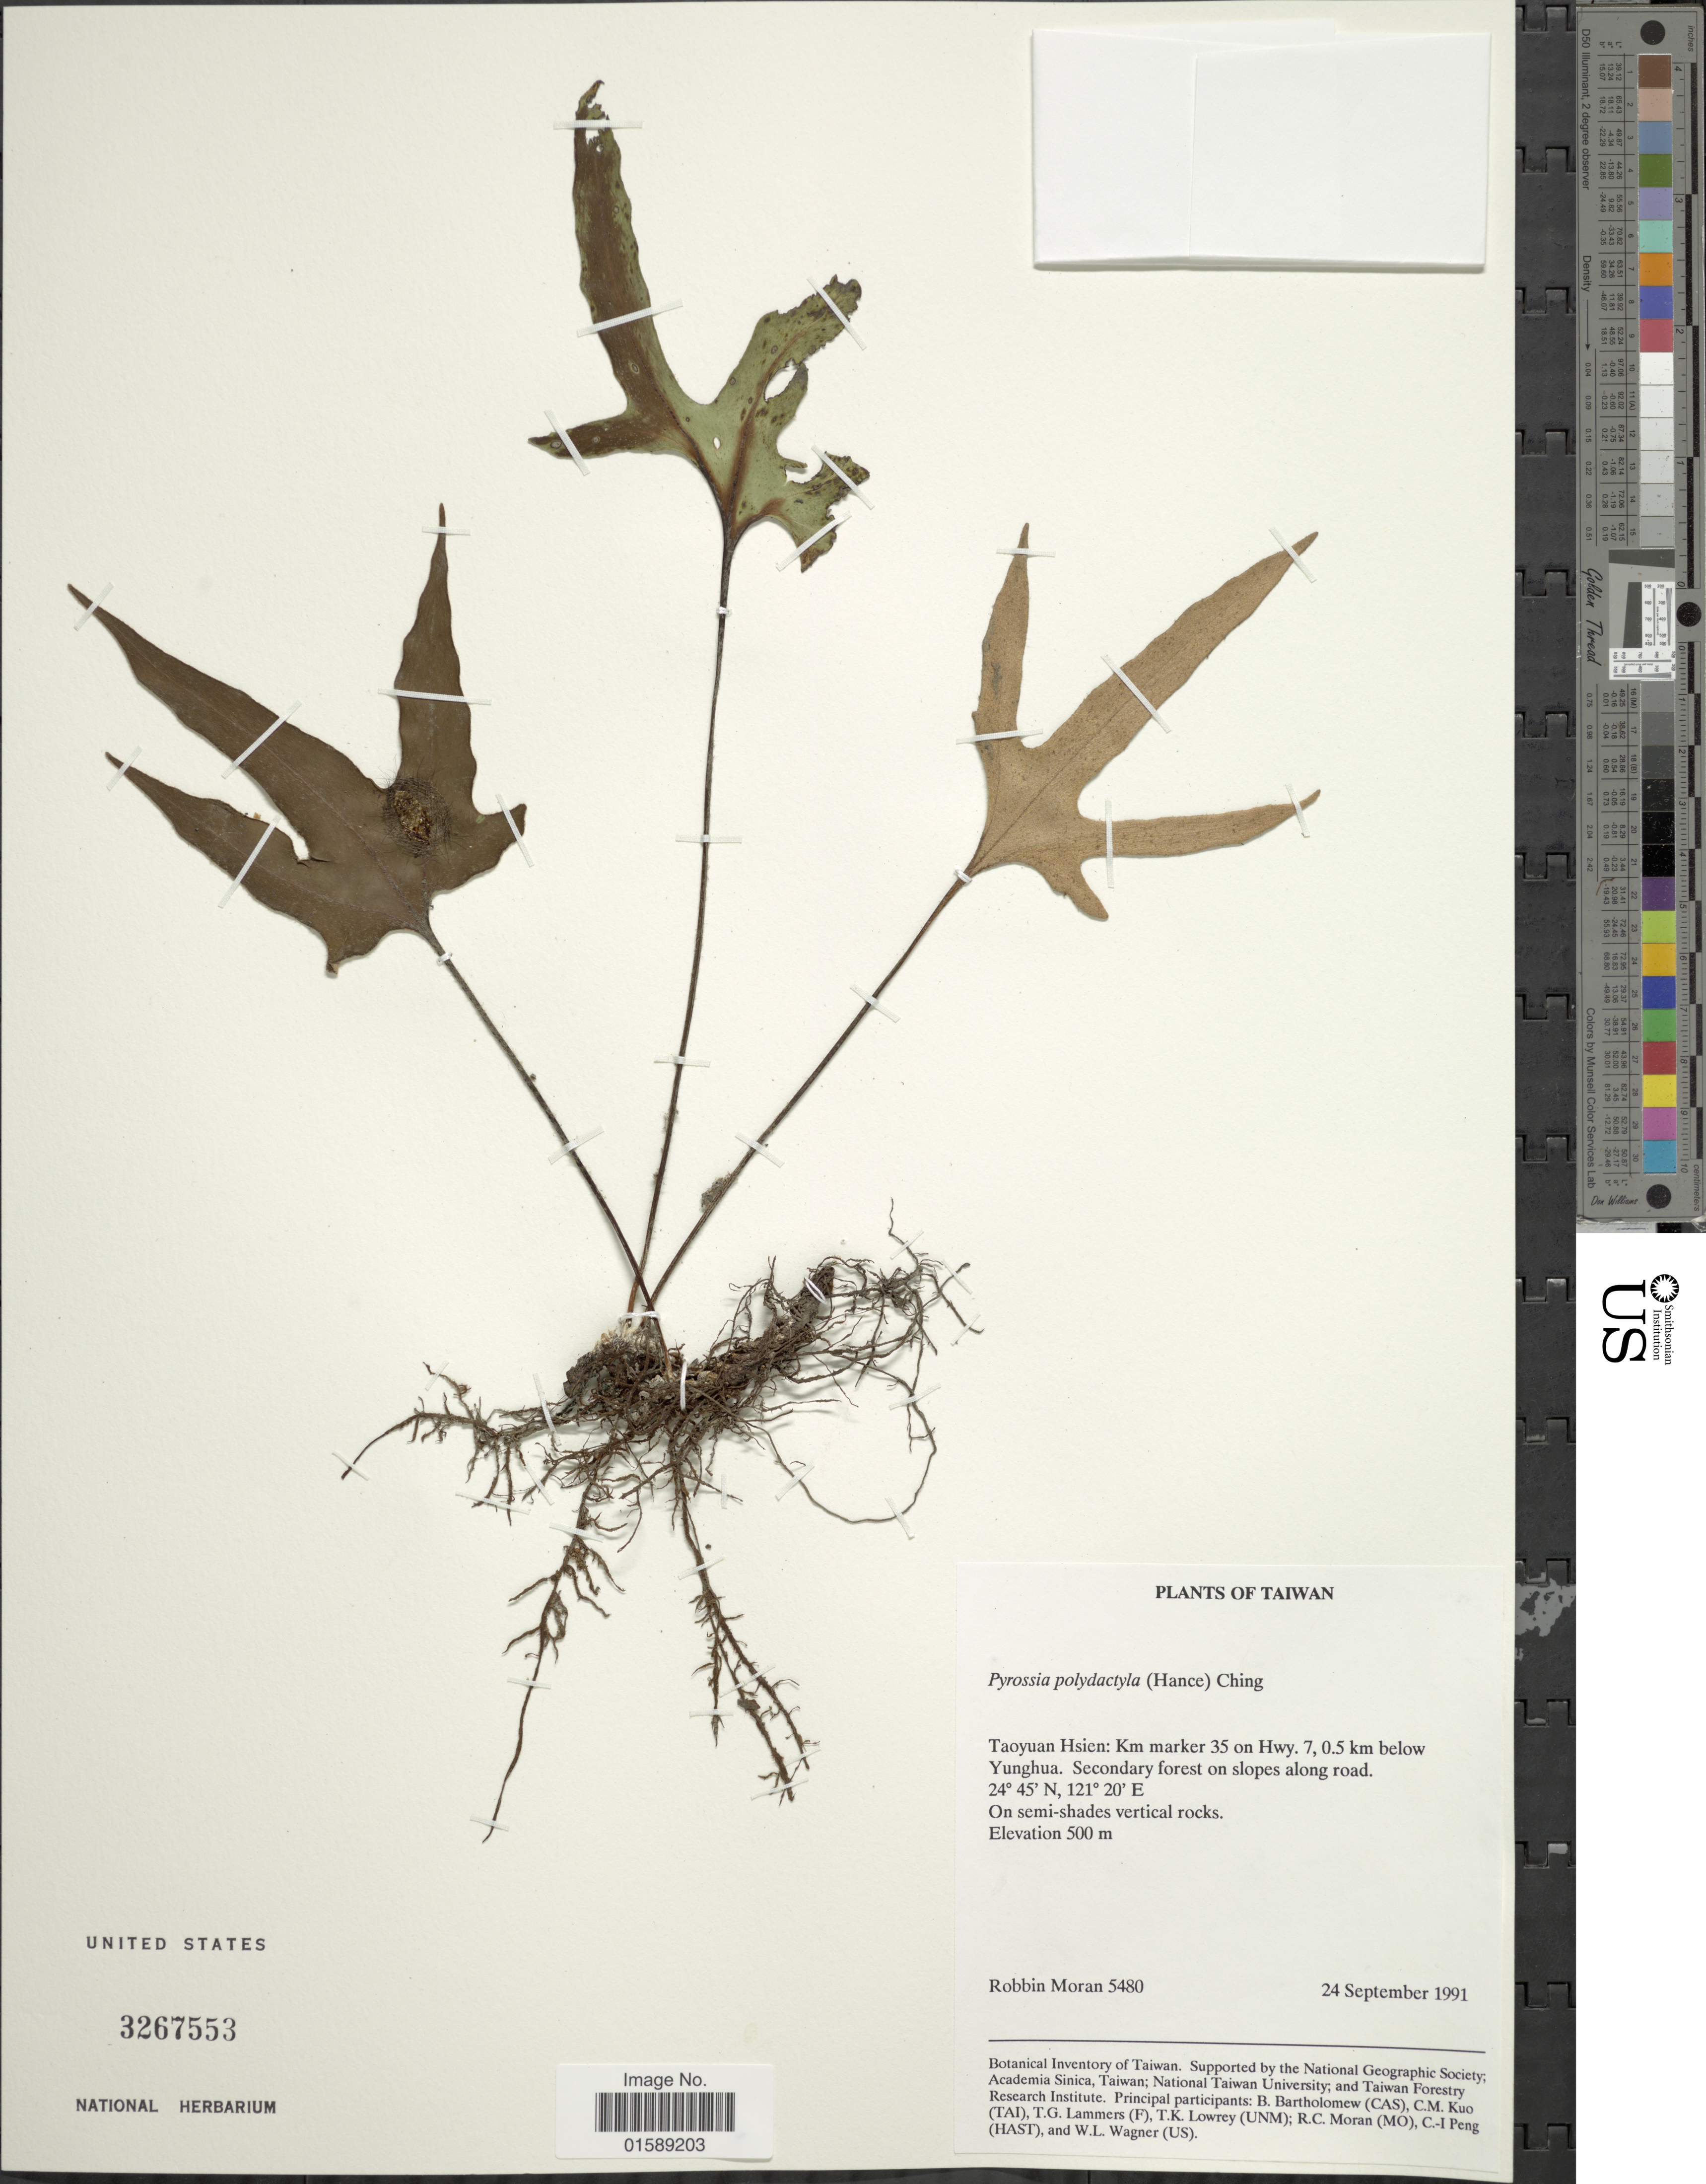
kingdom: Plantae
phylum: Tracheophyta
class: Polypodiopsida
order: Polypodiales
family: Polypodiaceae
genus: Pyrrosia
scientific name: Pyrrosia polydactyla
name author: (Hance) Ching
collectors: R. C. Moran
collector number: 5480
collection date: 1991-09-24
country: Taiwan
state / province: Taoyuan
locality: Taoyuan Hsien: Km marker 35 on Hwy. 7, 0.5 km below Yunghua. Secondary forest on slopes along road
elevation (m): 500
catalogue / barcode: US 3267553